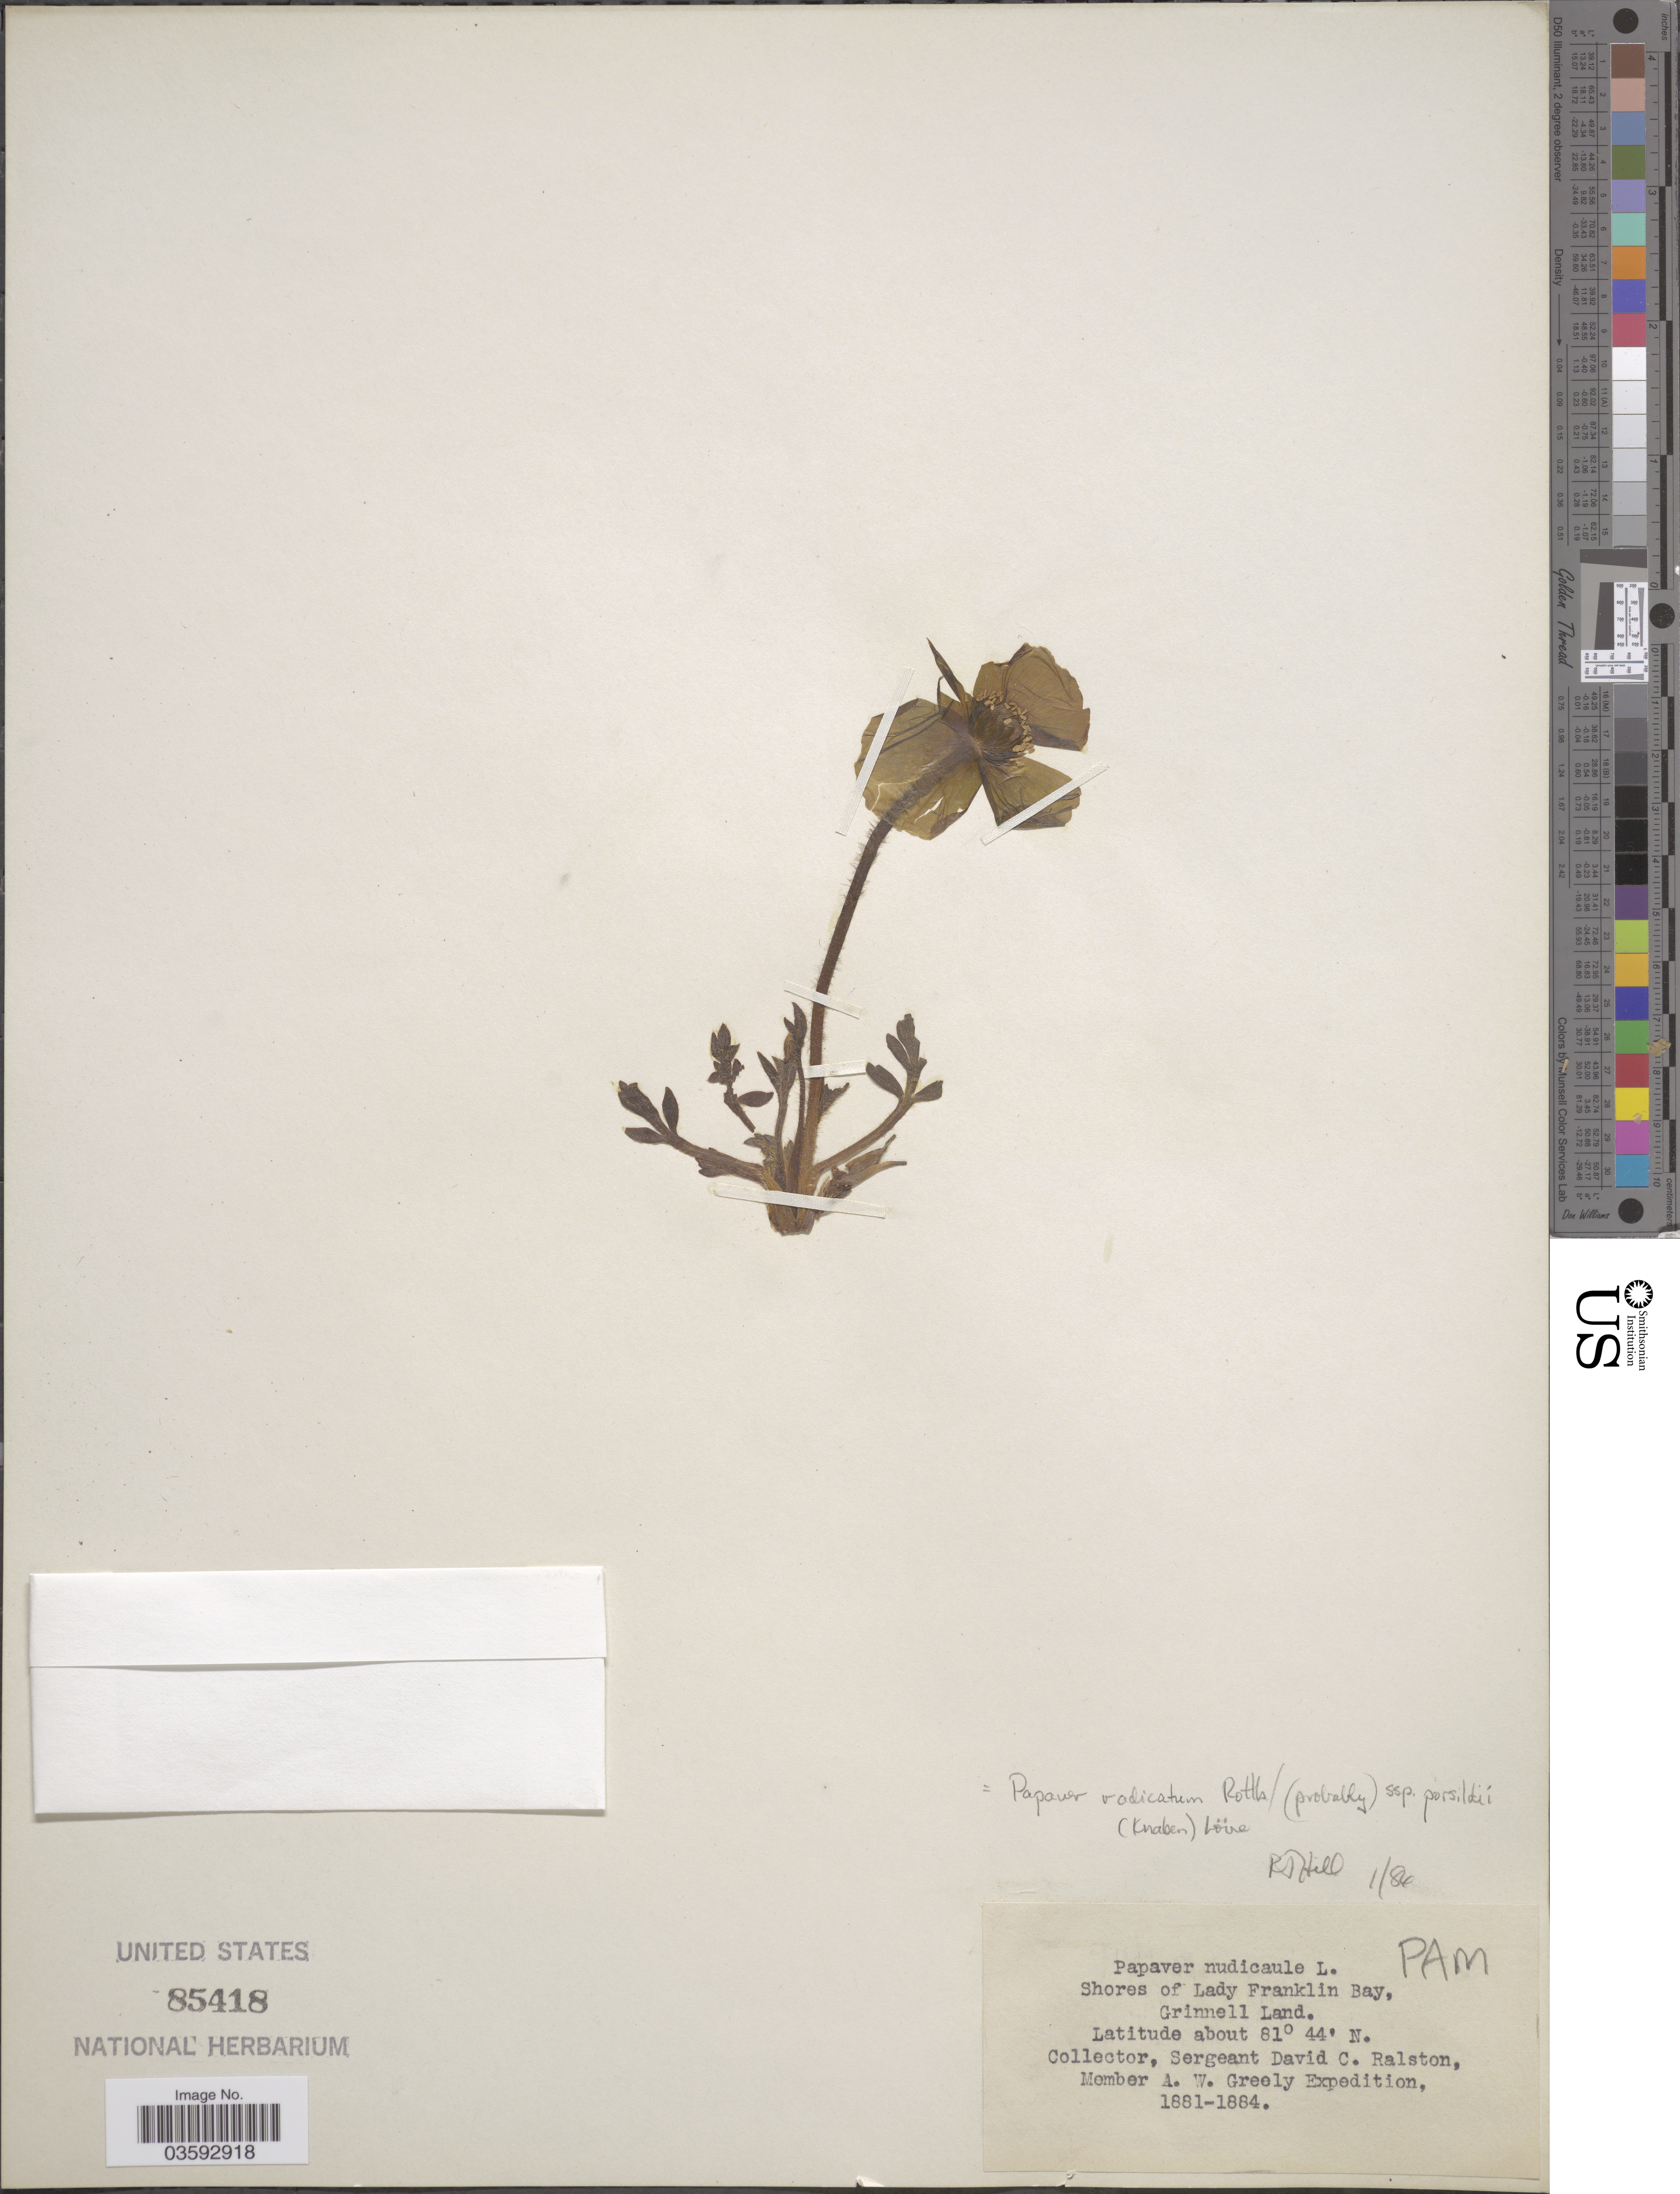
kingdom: Plantae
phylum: Tracheophyta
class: Magnoliopsida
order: Ranunculales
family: Papaveraceae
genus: Papaver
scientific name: Papaver radicatum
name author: Rottb.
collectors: D. Ralston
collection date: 1881/1884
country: Canada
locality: Shores of Lady Franklin Bay, Grinnell Land.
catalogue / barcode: US 85418